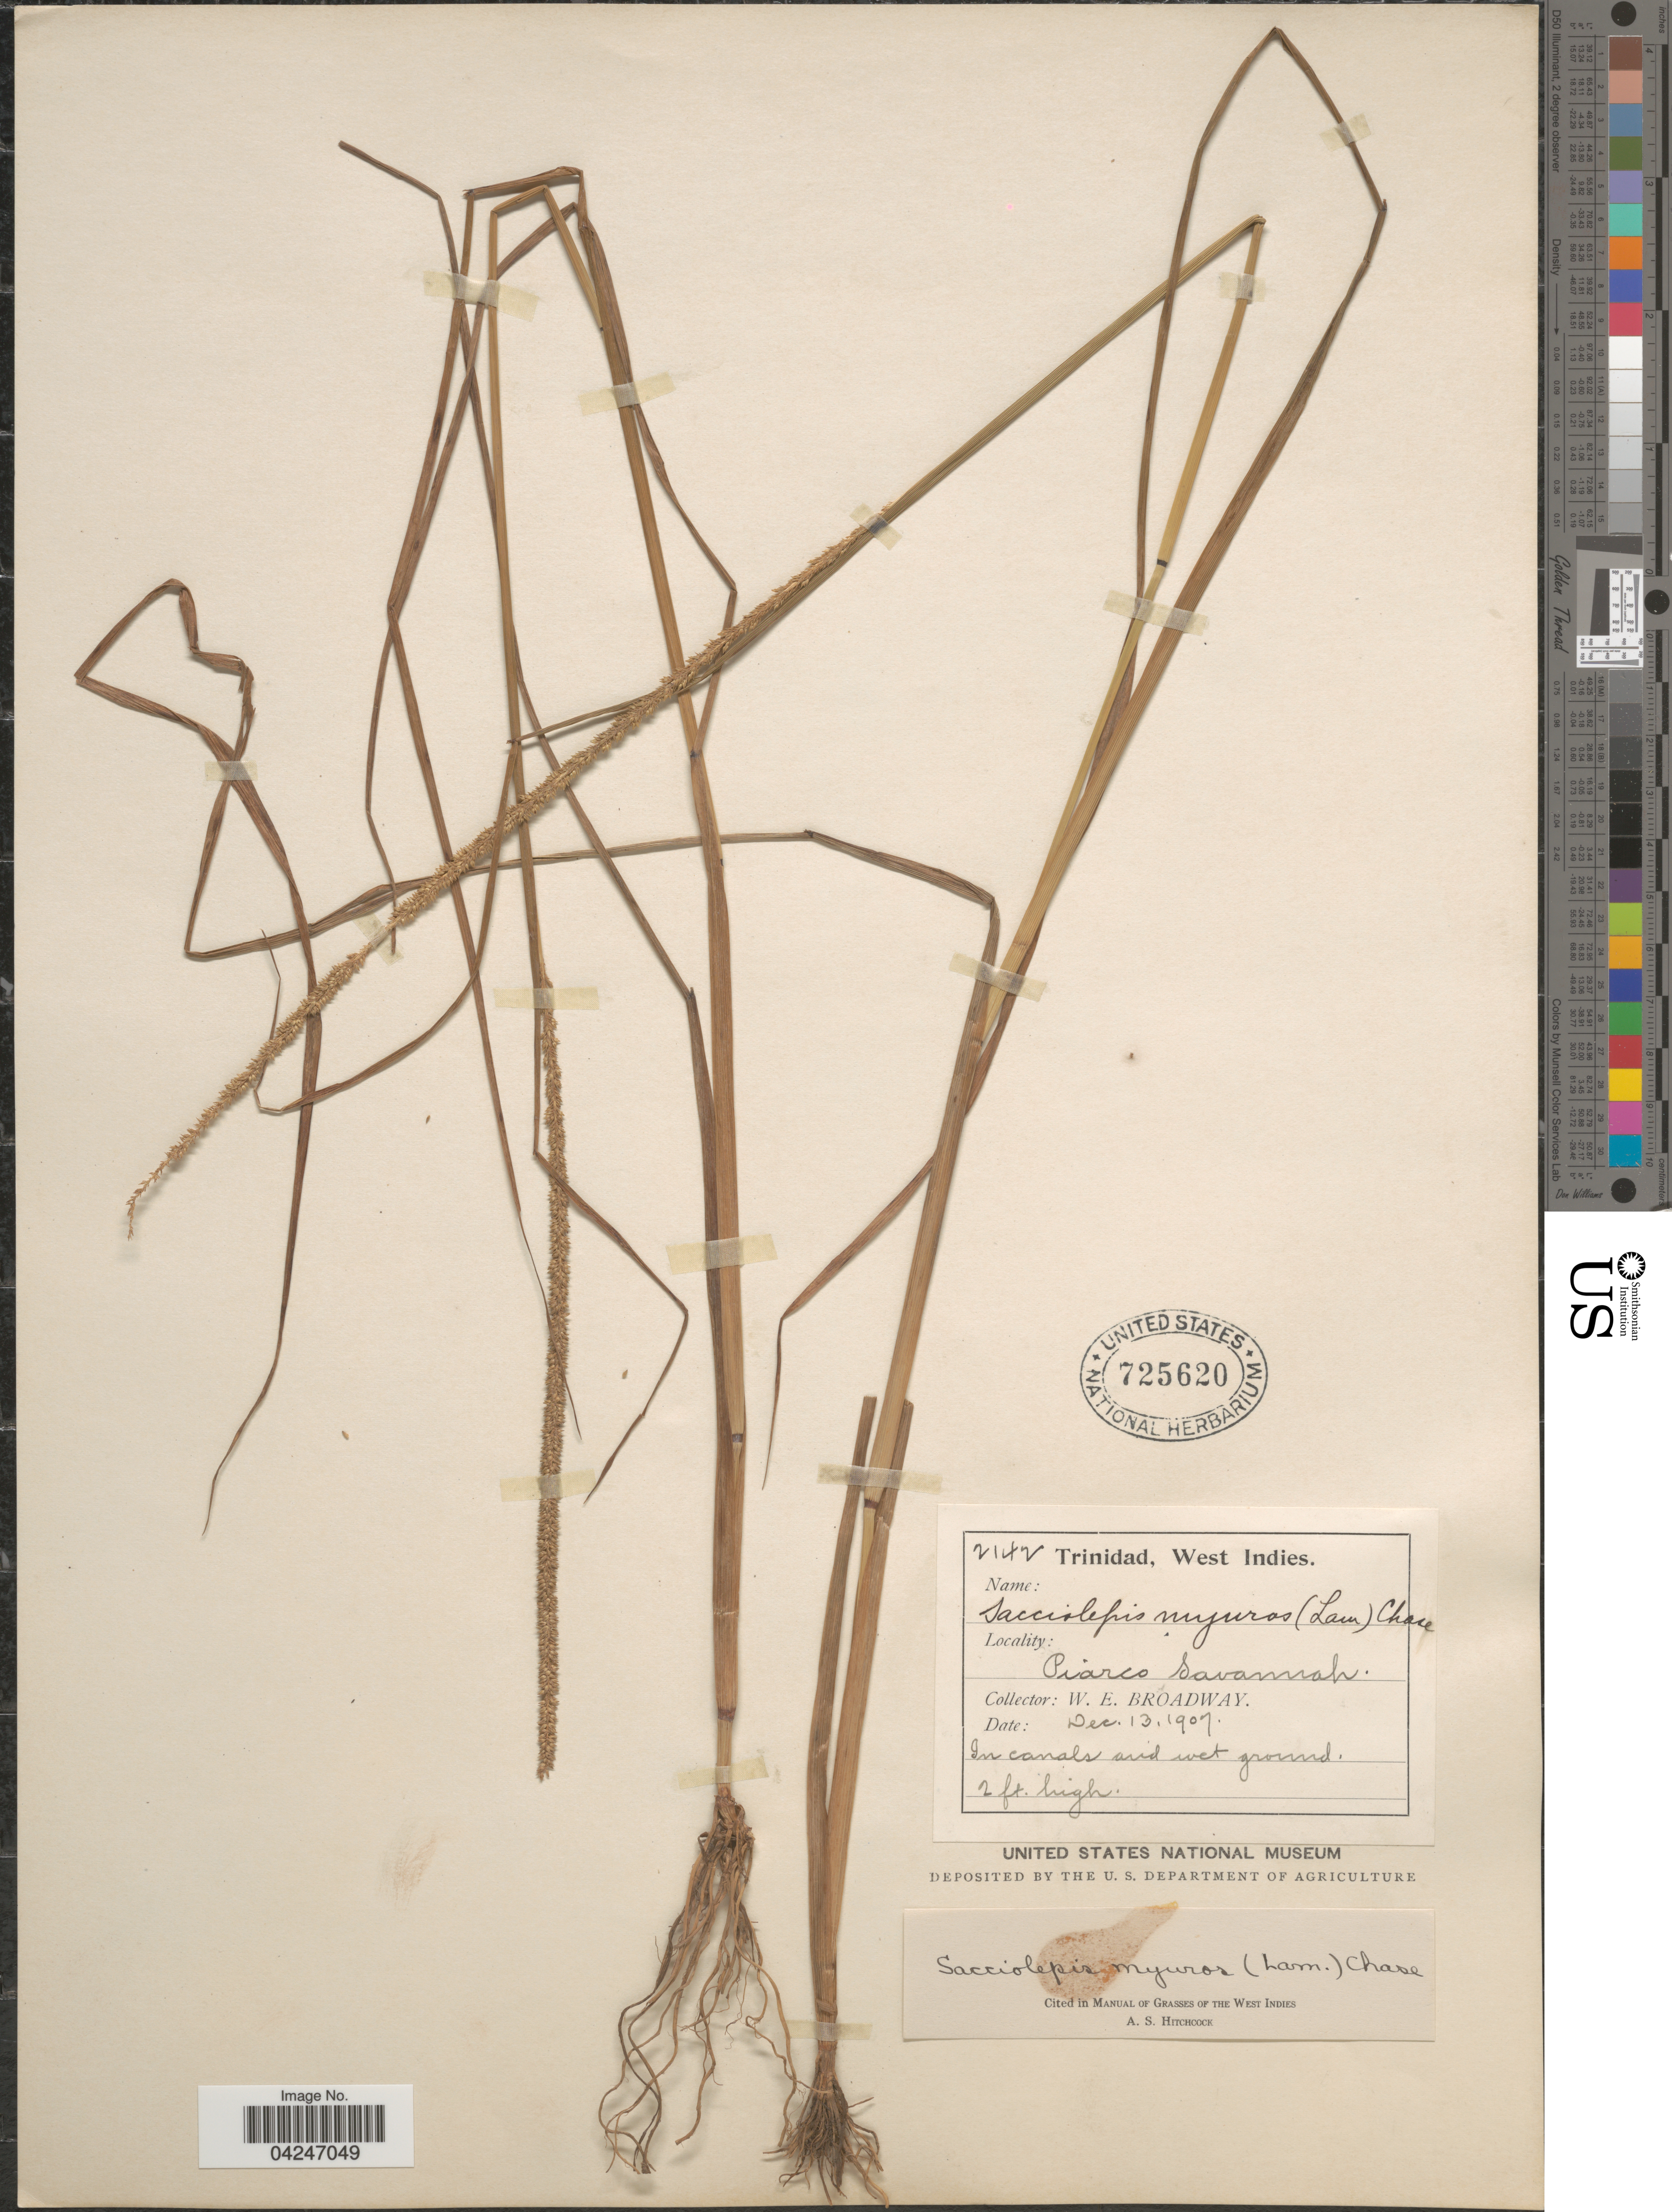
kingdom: Plantae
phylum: Tracheophyta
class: Liliopsida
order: Poales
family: Poaceae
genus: Sacciolepis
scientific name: Sacciolepis myuros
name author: (Lam.) Chase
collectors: W. E. Broadway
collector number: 2142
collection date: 1907-12-13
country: Trinidad and Tobago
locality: Trinidad, West Indies. Piarco Savannah. In canals and wet ground.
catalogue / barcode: US 725620